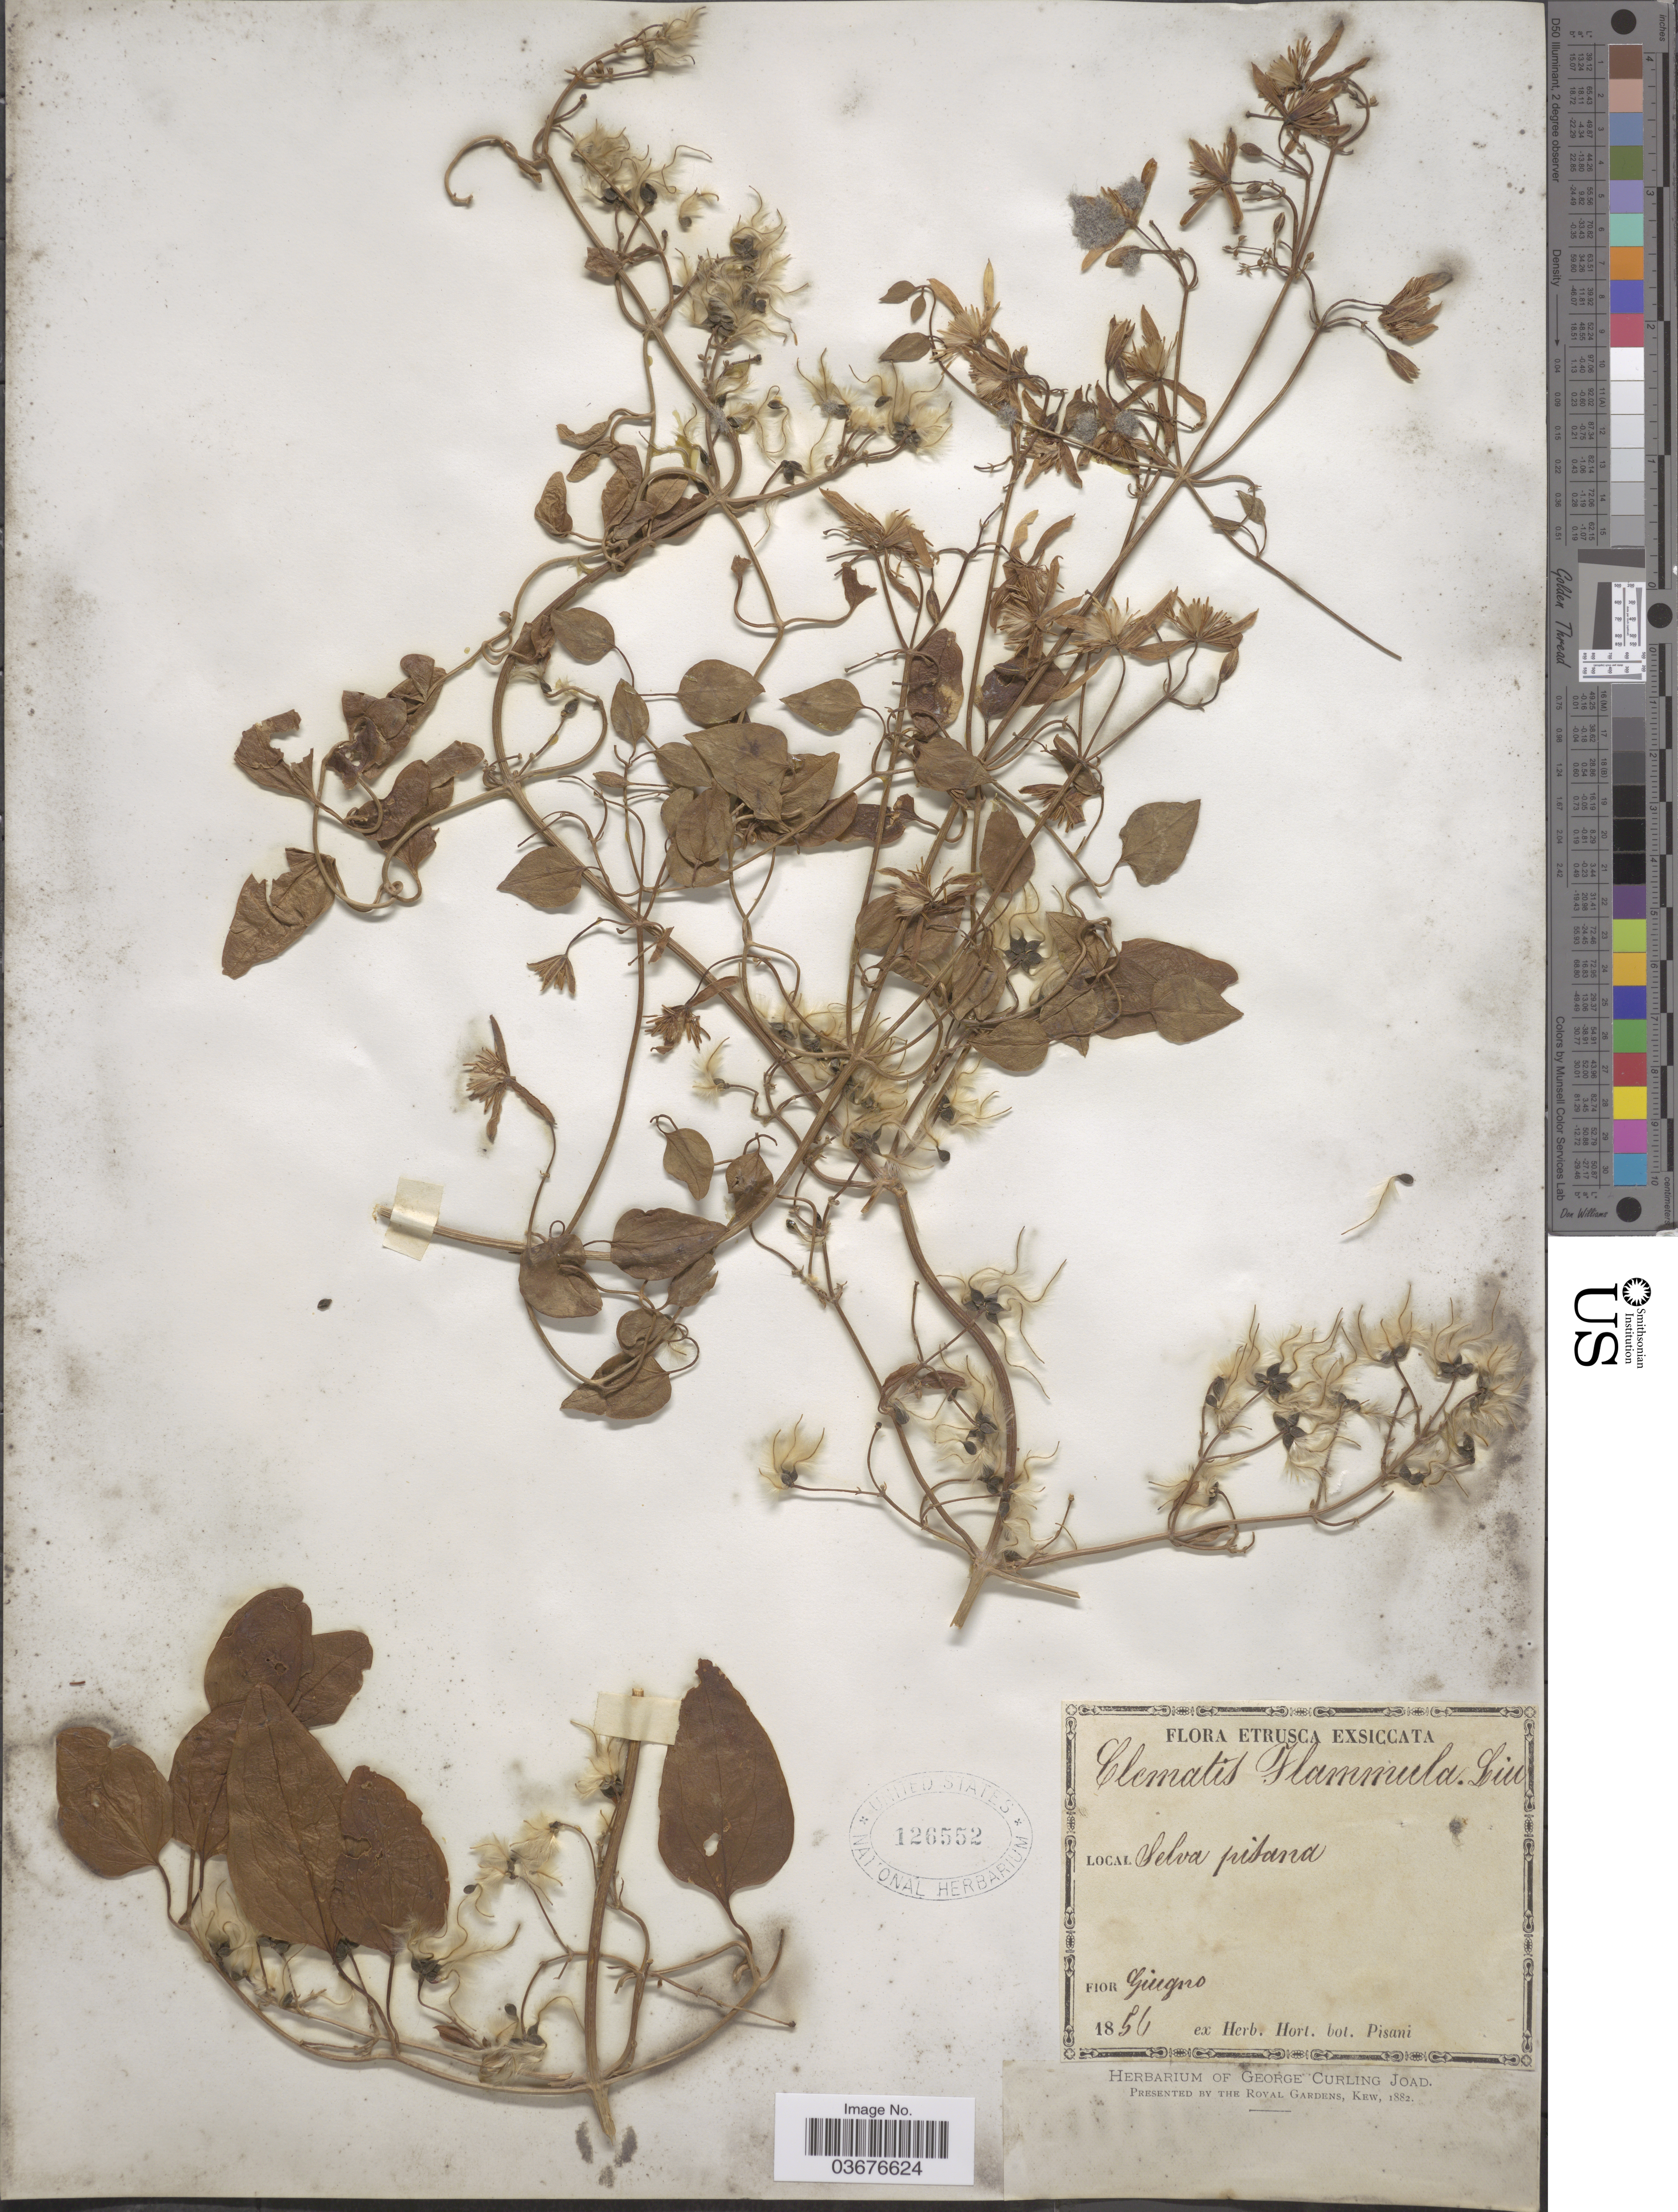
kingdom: Plantae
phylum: Tracheophyta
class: Magnoliopsida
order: Ranunculales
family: Ranunculaceae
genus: Clematis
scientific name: Clematis flammula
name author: L.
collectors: ex herb. Hort. Bot. Pisani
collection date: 1856-06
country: Italy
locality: Etrusca. Selva pisana.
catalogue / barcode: US 126552